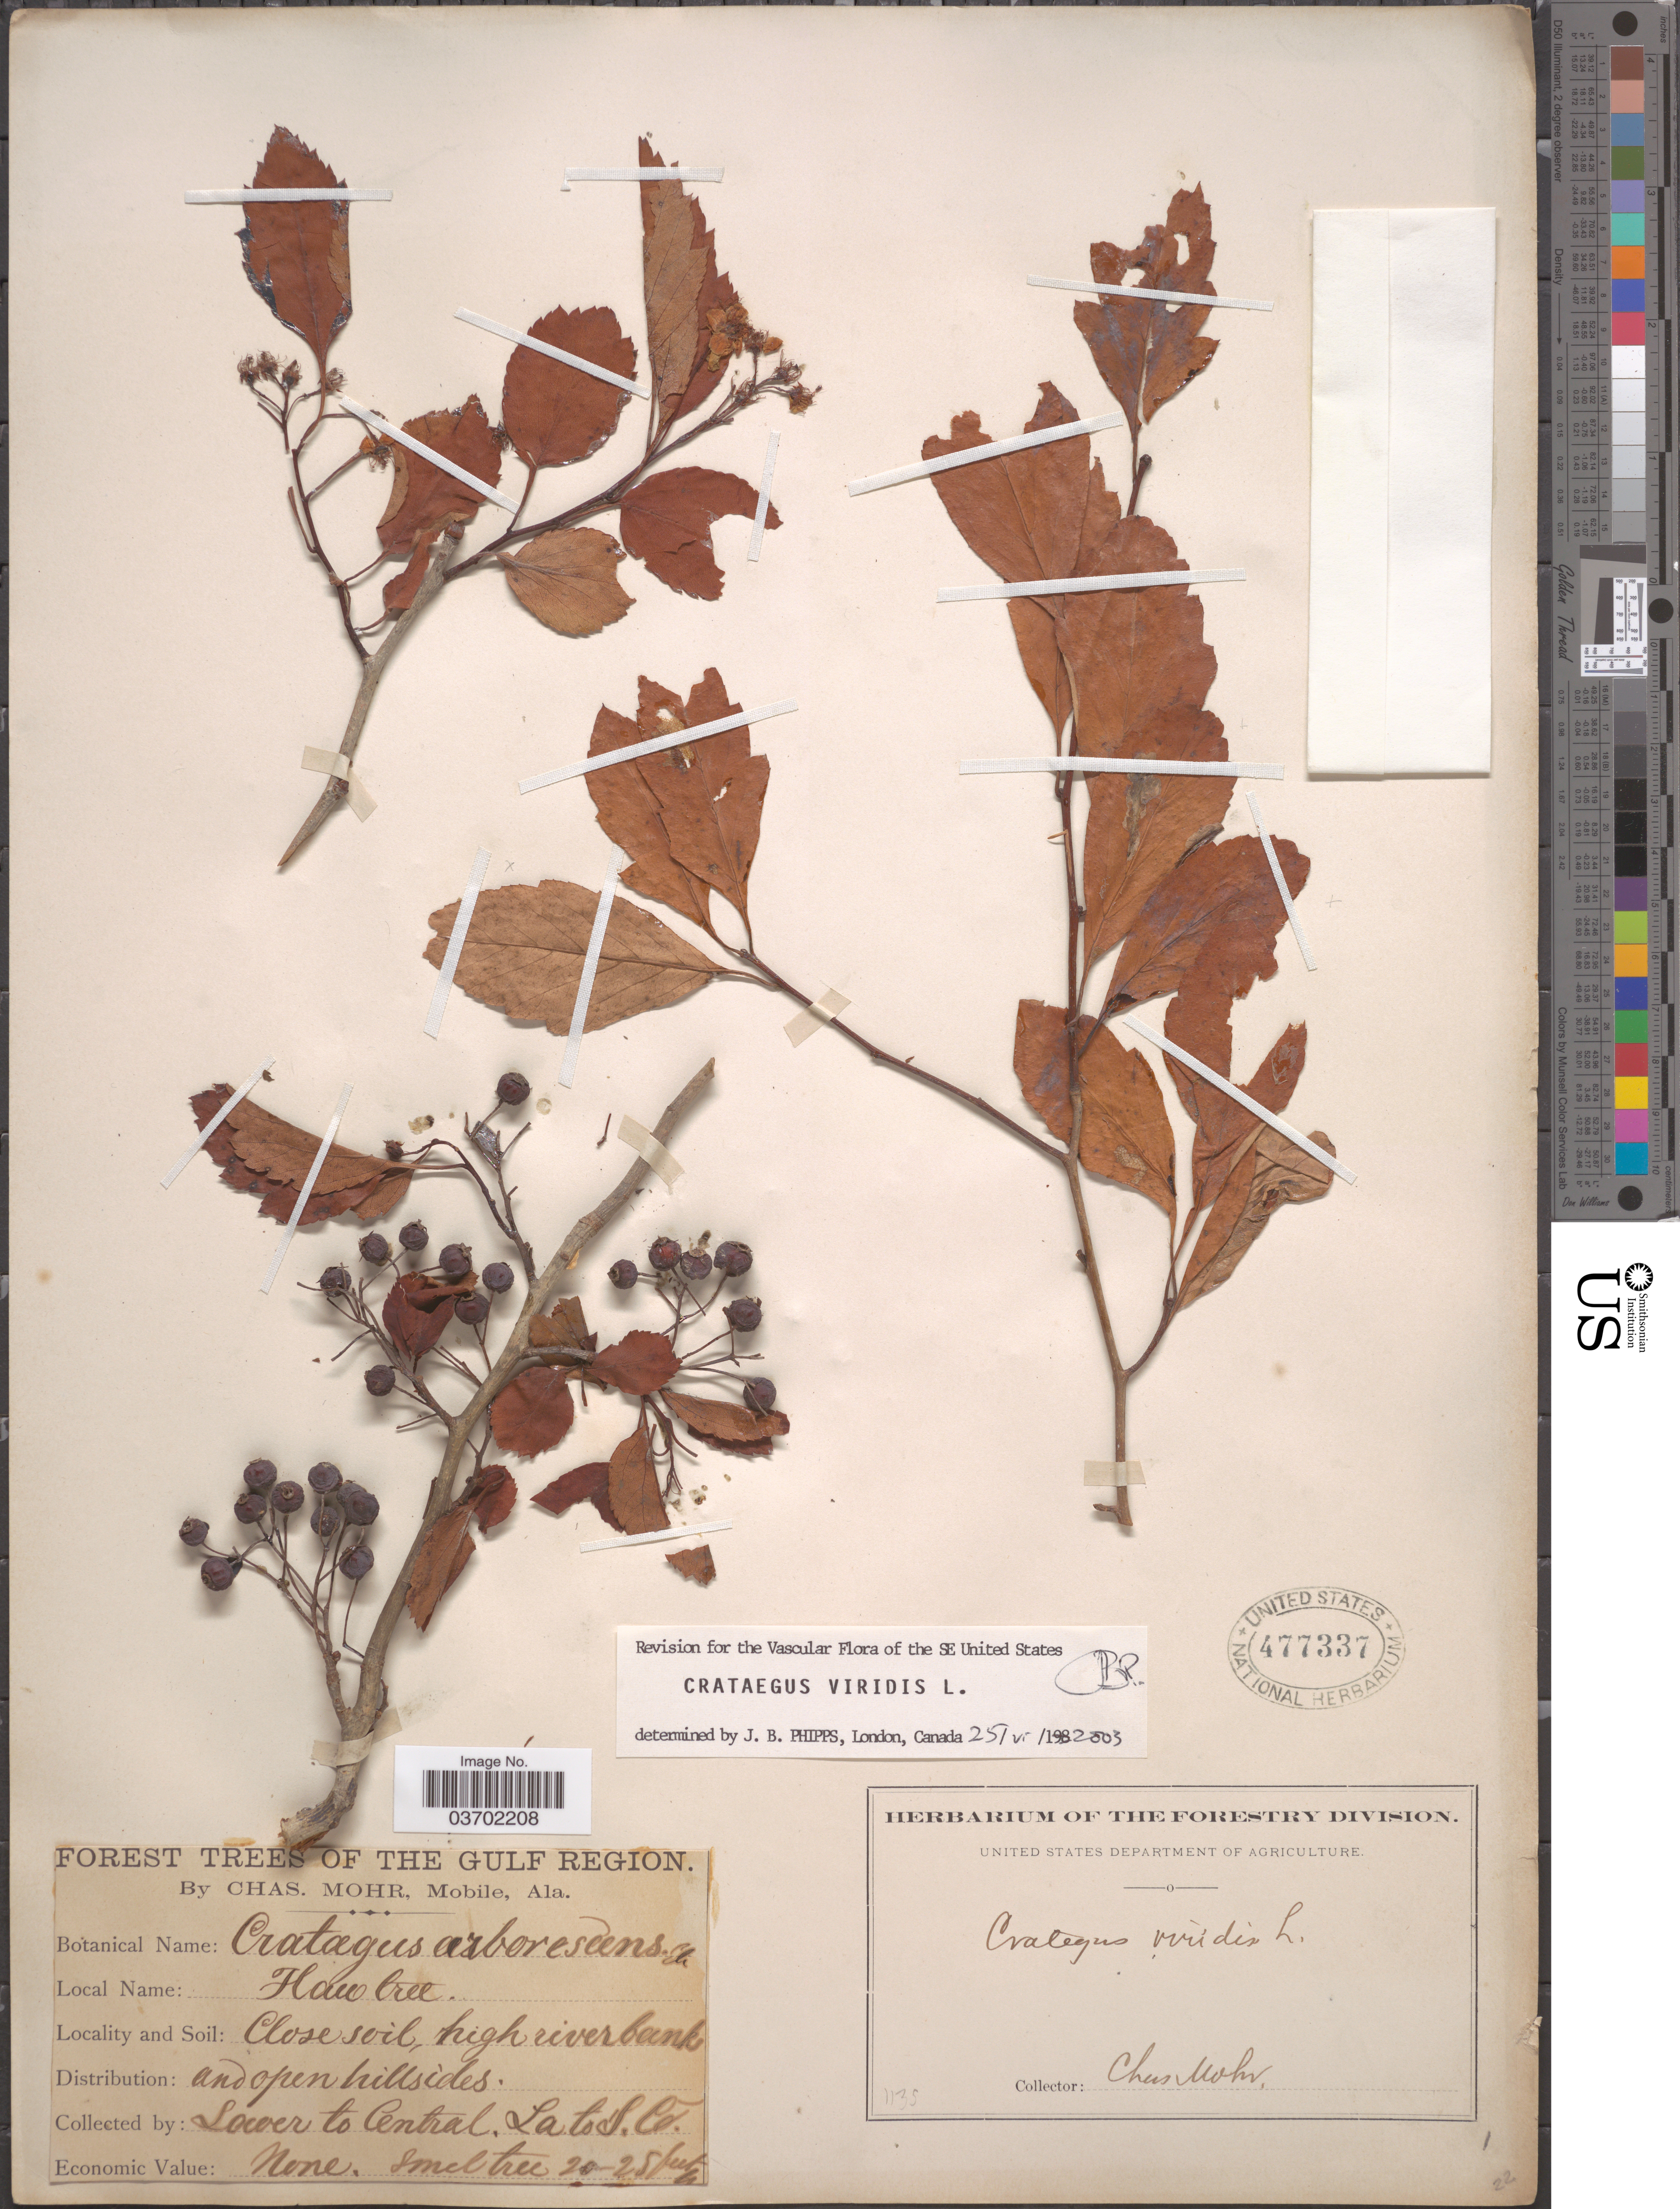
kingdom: Plantae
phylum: Tracheophyta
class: Magnoliopsida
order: Rosales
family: Rosaceae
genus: Crataegus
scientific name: Crataegus viridis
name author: L.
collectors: Mohr, C. T. (herbarium)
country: United States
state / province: Alabama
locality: The Gulf Region. Lower to Central, La to S.C.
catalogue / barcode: US 477337